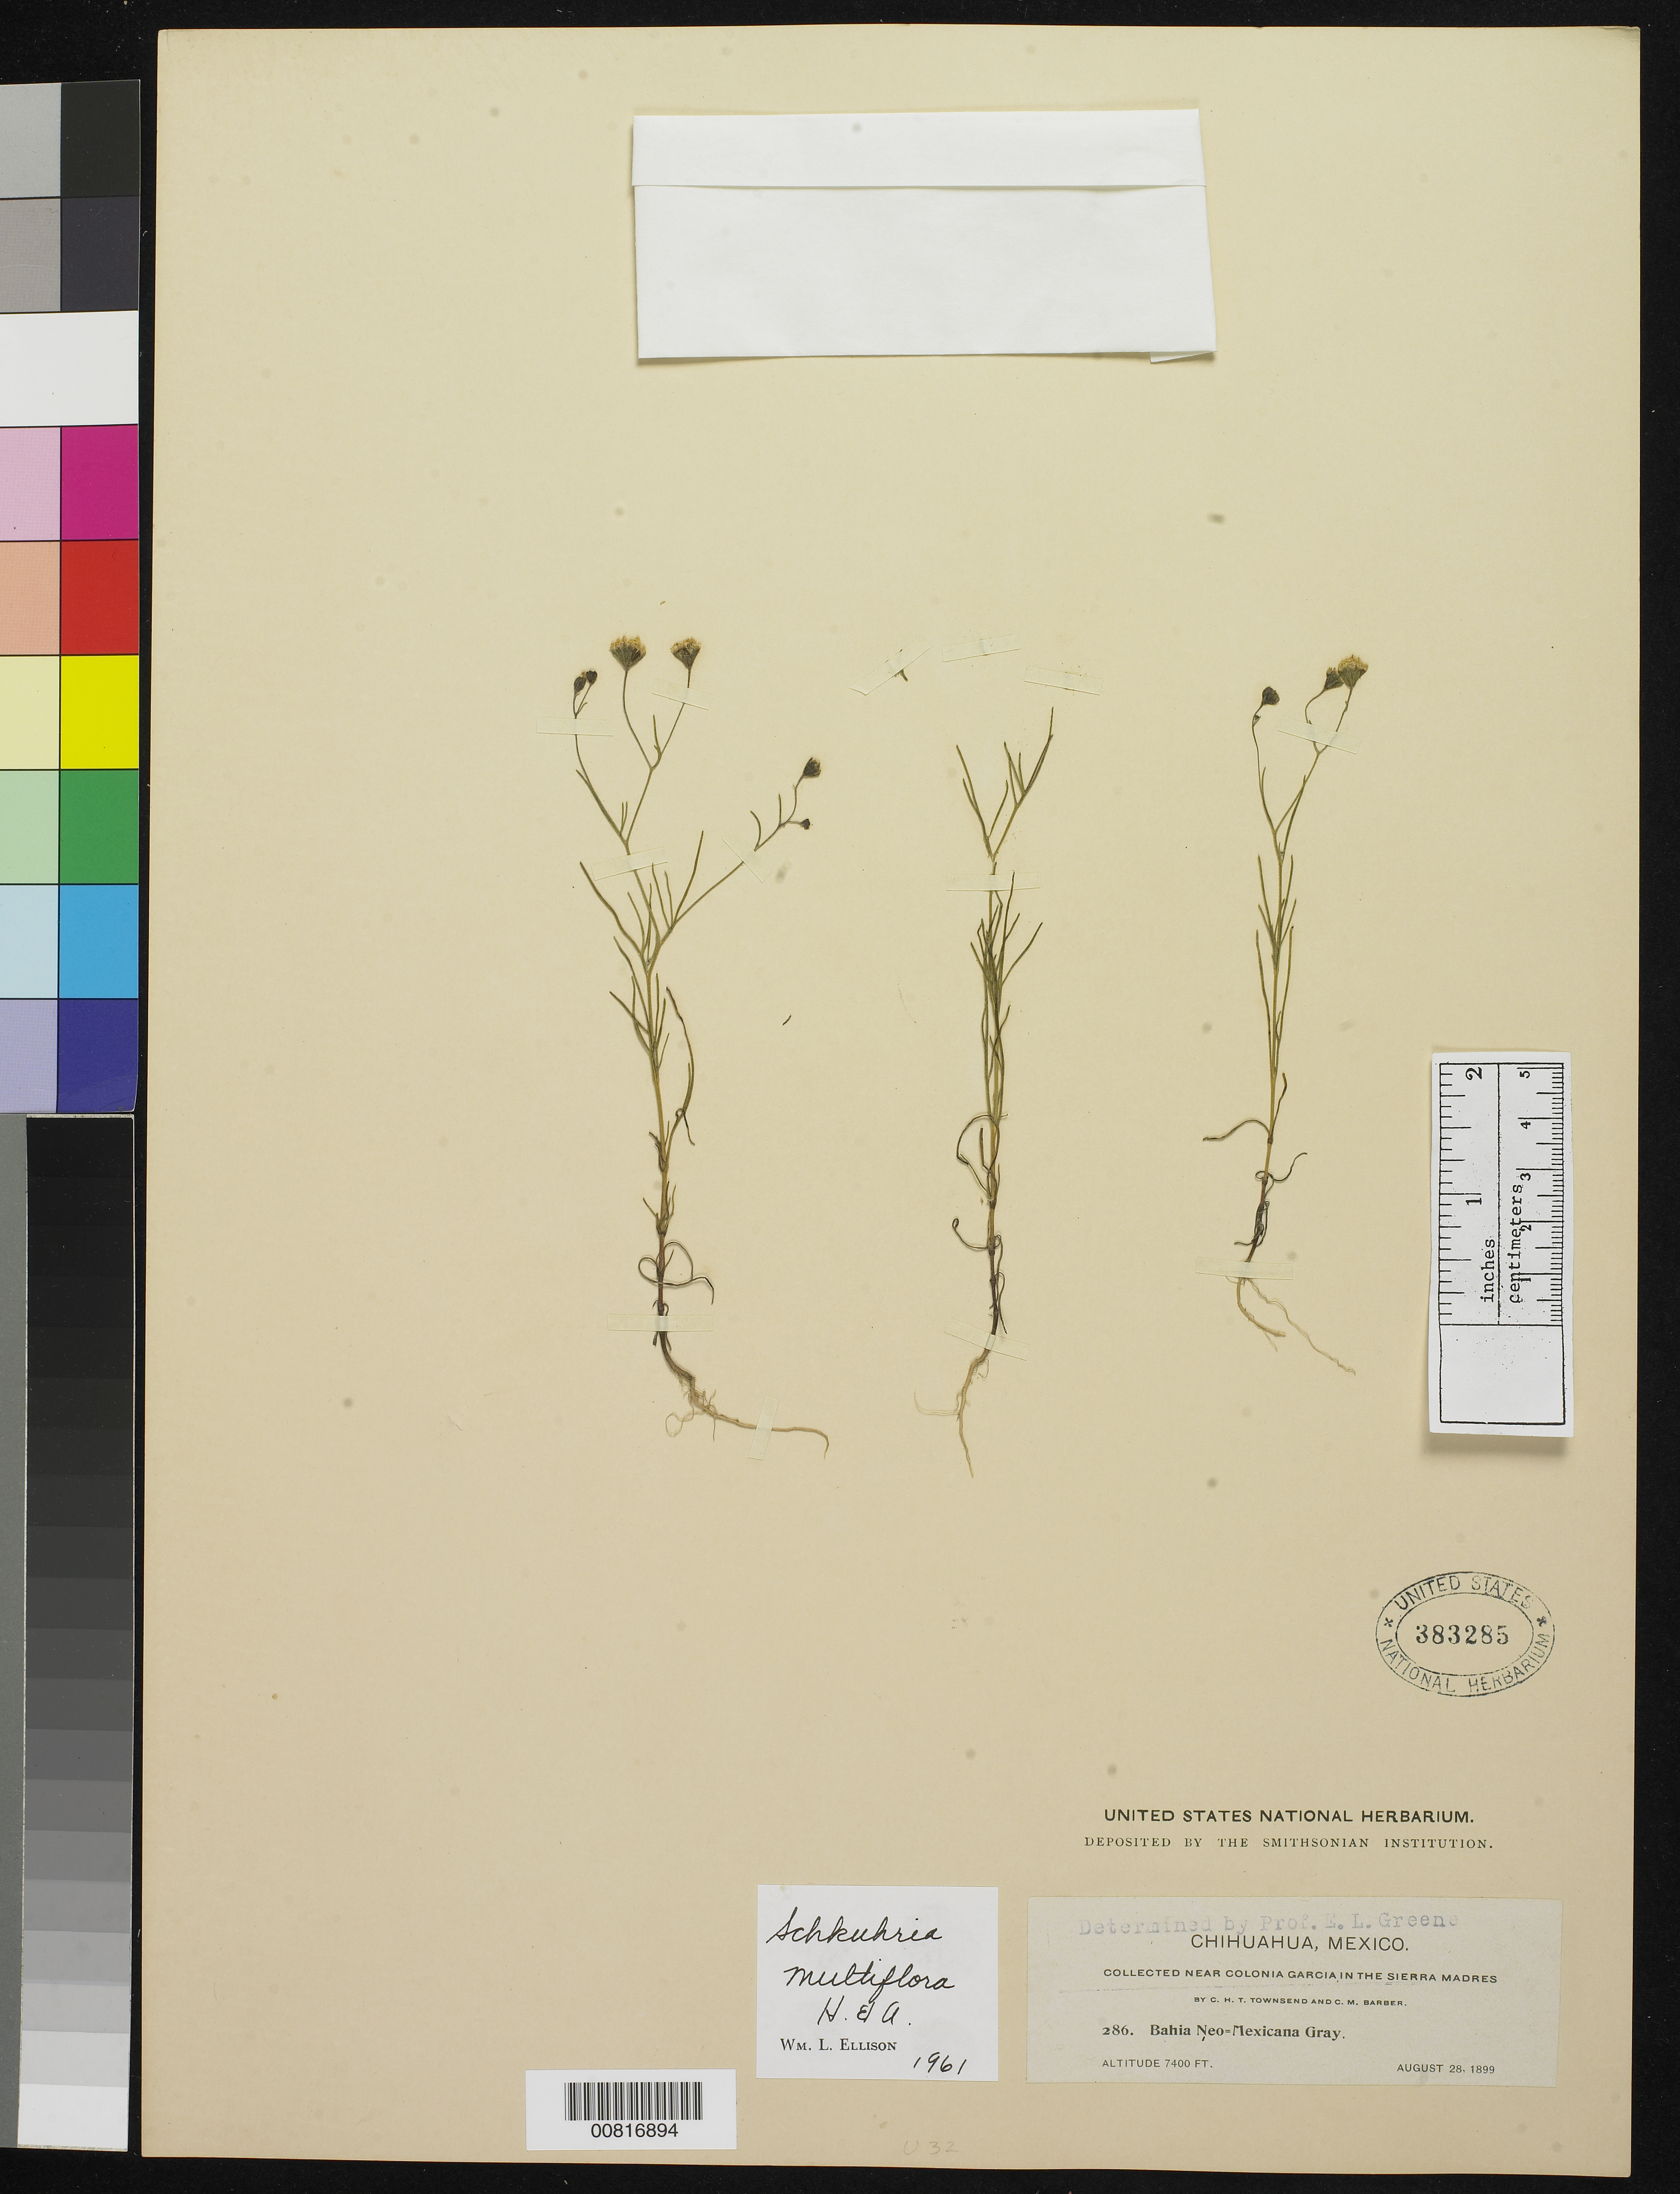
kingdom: Plantae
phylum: Tracheophyta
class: Magnoliopsida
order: Asterales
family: Asteraceae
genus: Schkuhria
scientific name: Schkuhria multiflora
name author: Hook. & Arn.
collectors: C. H. T. Townsend & C. Barber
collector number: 286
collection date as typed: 28 Aug 1899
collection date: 1899-08-28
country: Mexico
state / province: Chihuahua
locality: Near Colonia García in the Sierra Madre, Chihuahua.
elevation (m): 2256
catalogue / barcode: US 383285